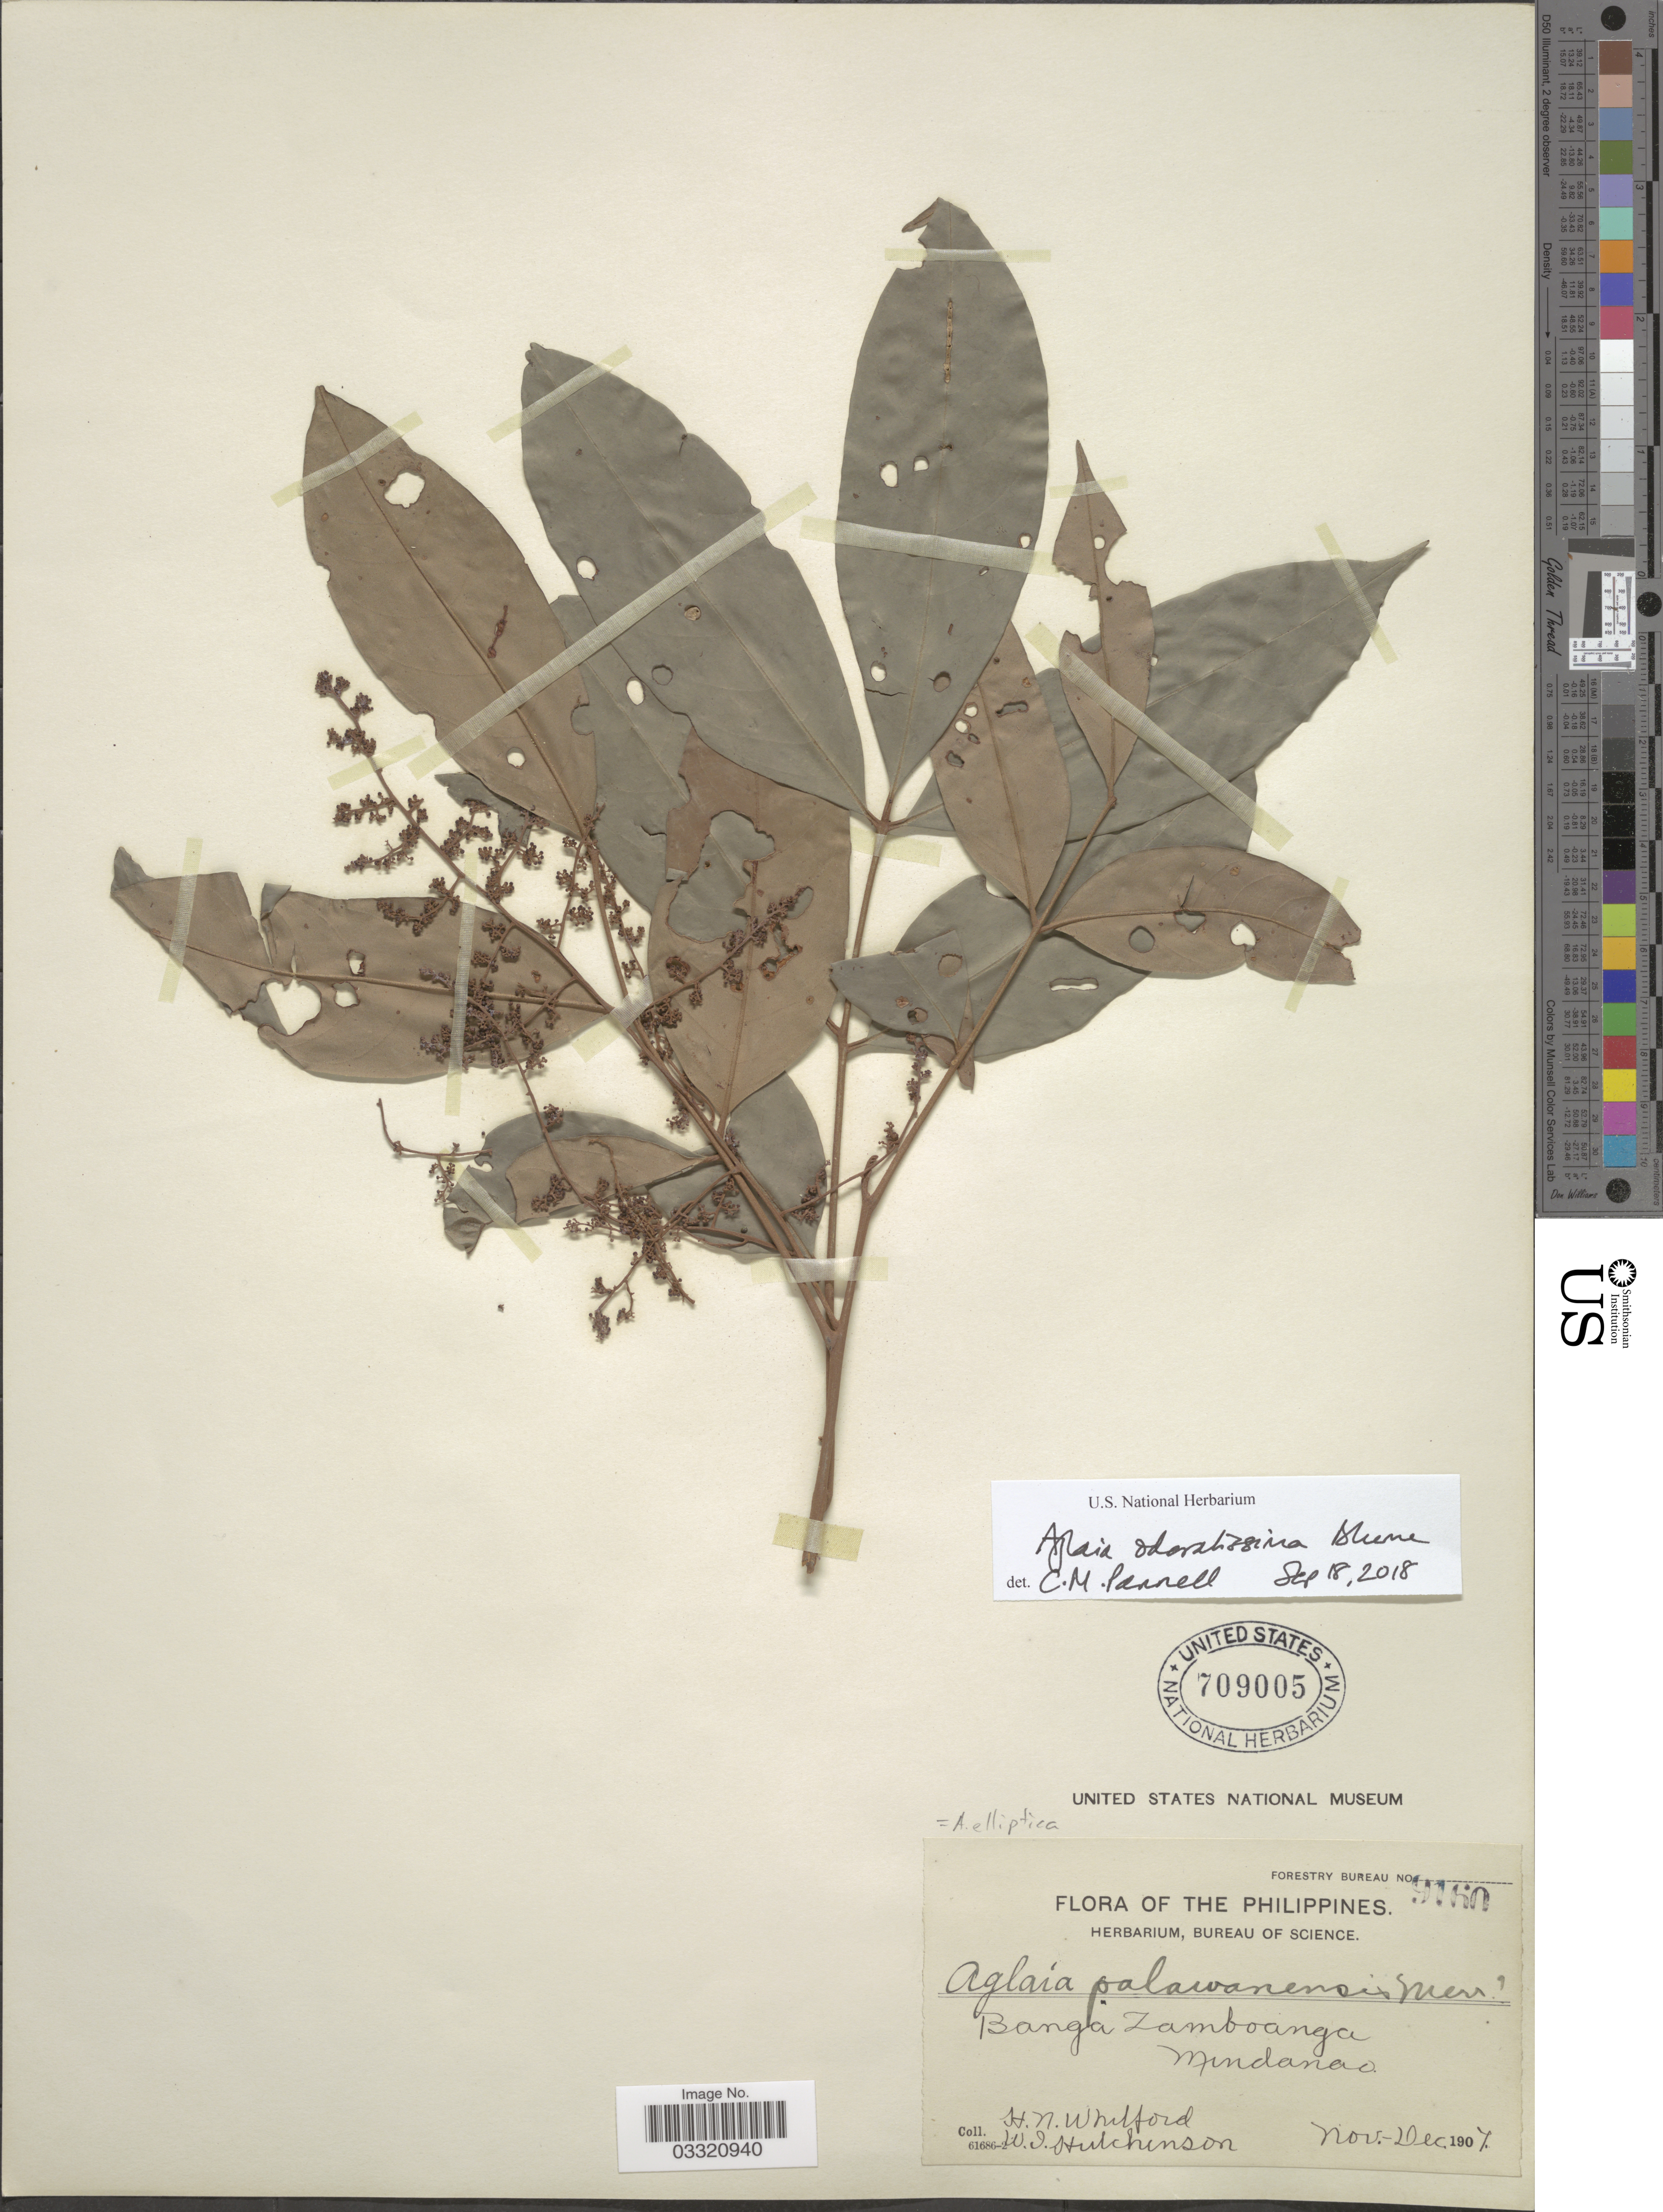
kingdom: Plantae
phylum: Tracheophyta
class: Magnoliopsida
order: Sapindales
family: Meliaceae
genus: Aglaia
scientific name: Aglaia odoratissima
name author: Blume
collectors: H. N. Whitford & W. I. Hutchinson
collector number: Forestry Bureau 9160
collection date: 1907-11/1907-12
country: Philippines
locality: Banga Zamboanga, Mindanao.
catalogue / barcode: US 709005